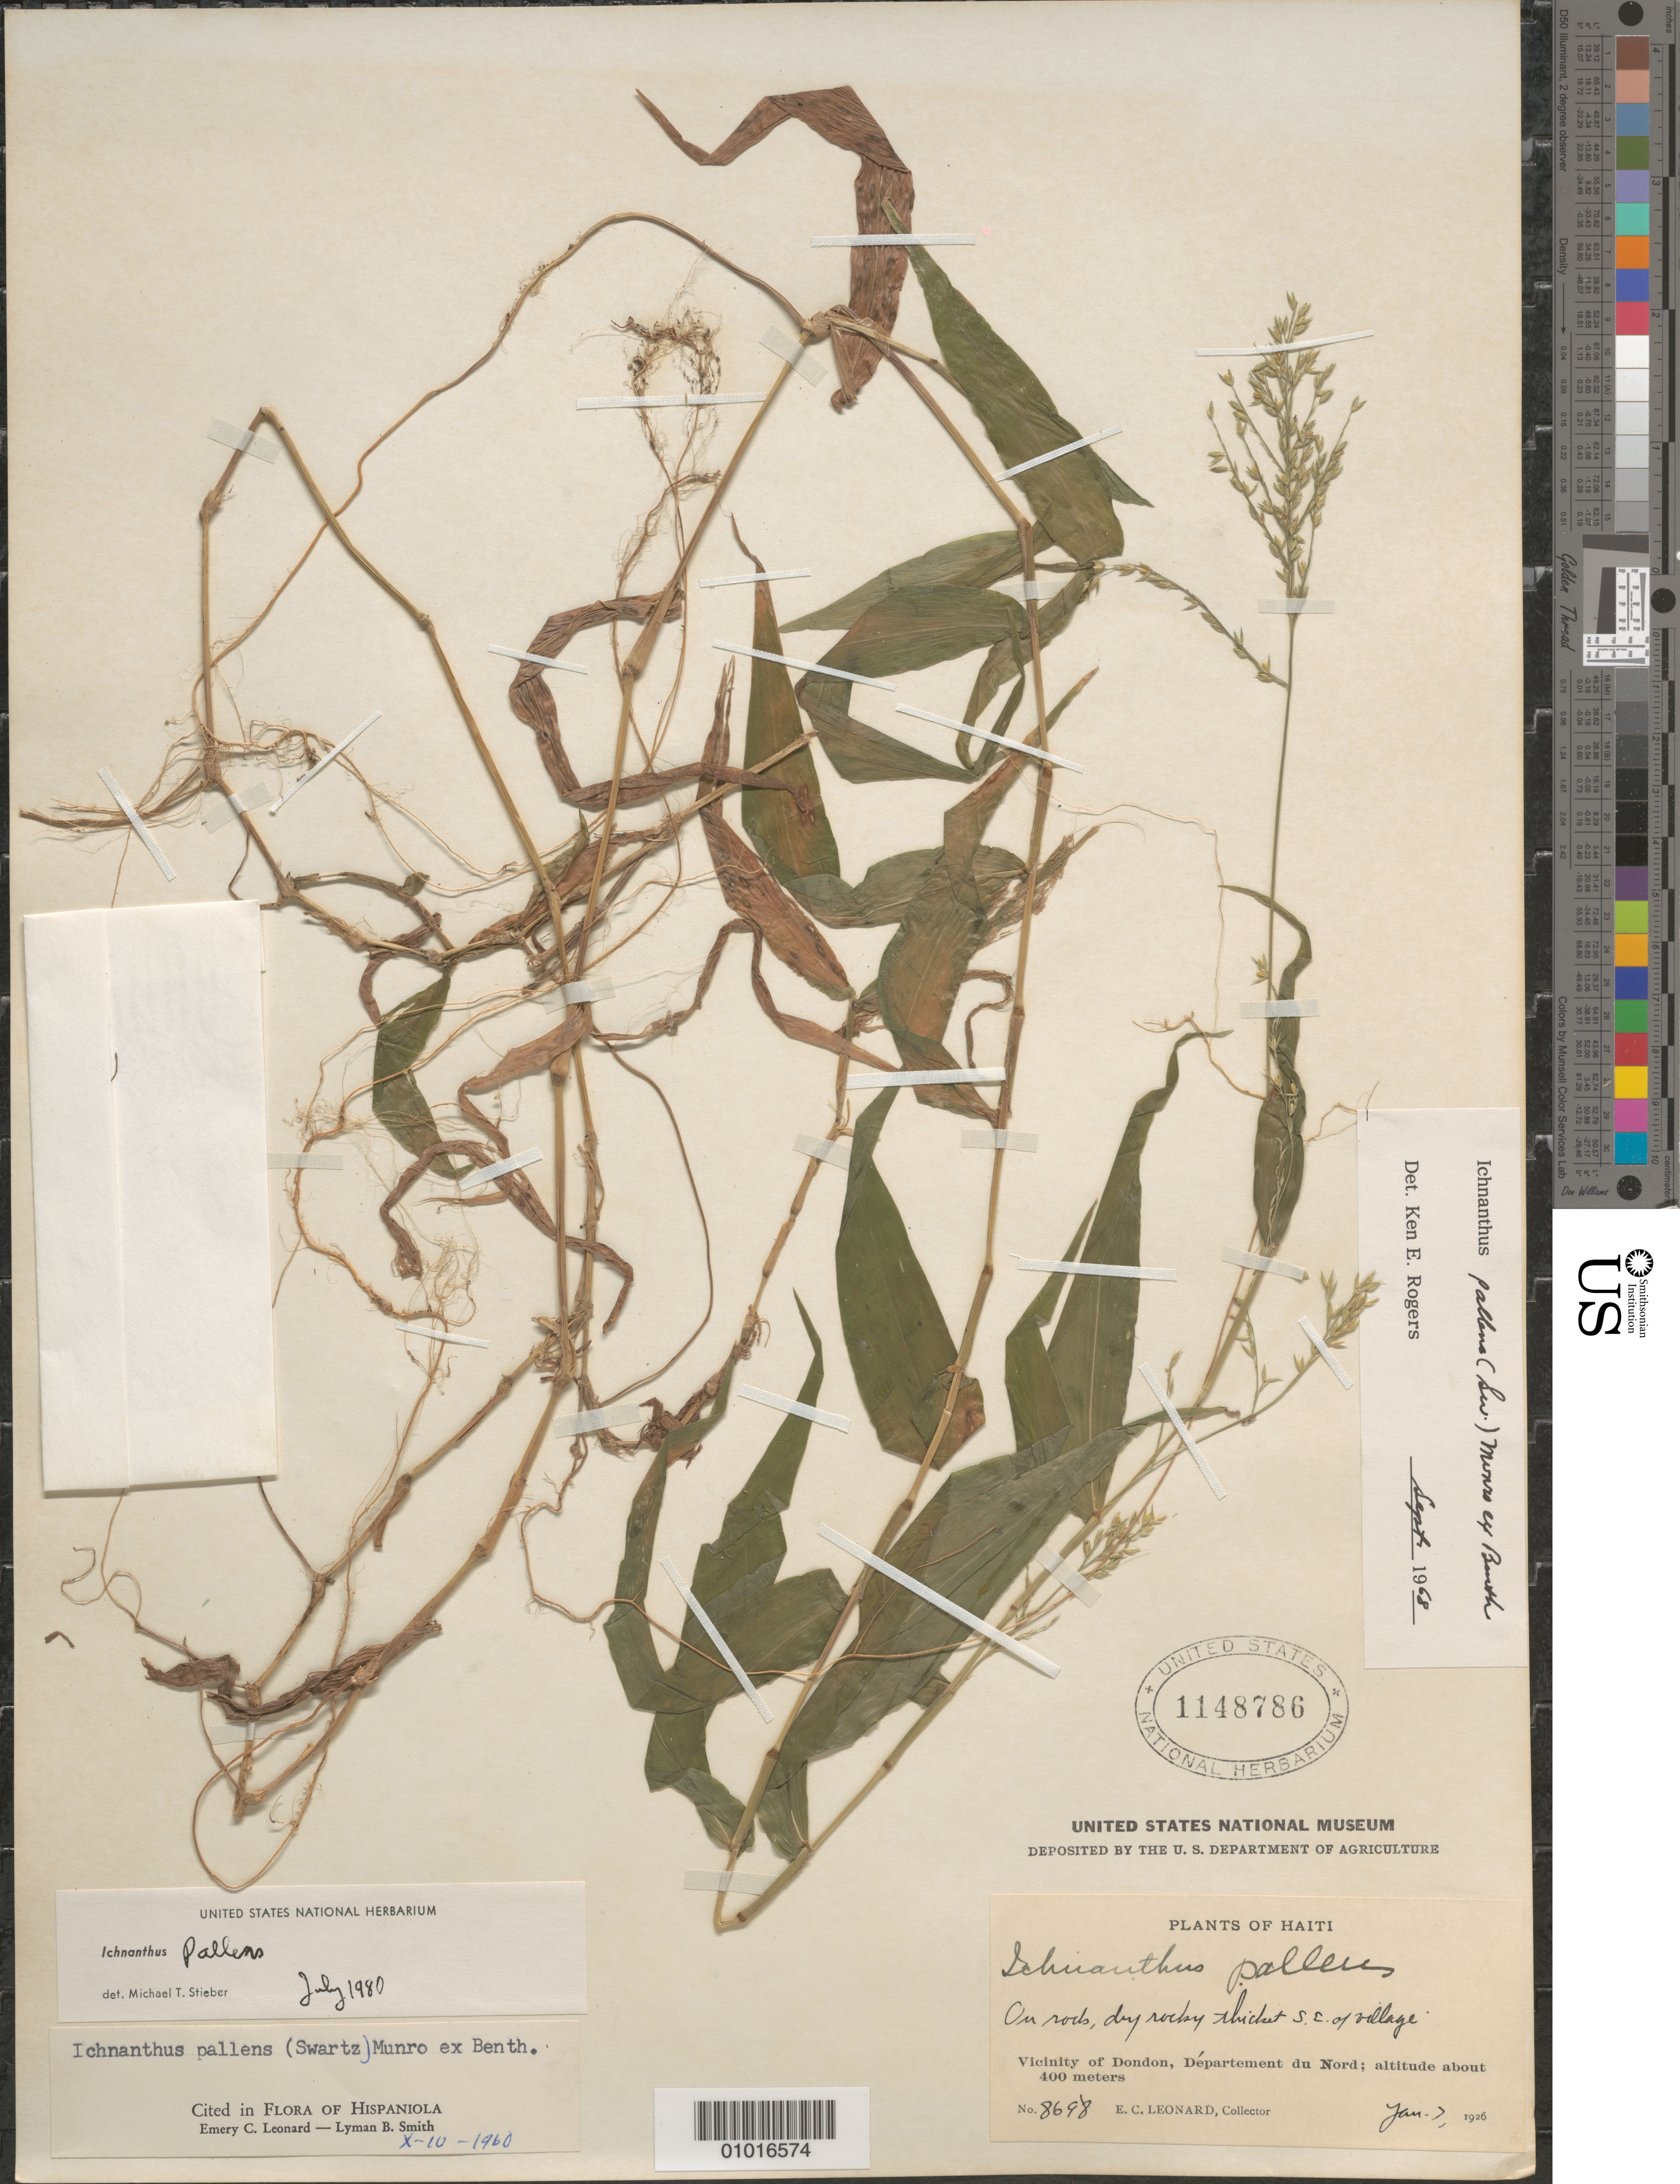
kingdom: Plantae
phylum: Tracheophyta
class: Liliopsida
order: Poales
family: Poaceae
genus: Ichnanthus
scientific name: Ichnanthus pallens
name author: (Sw.) Munro ex Benth.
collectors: E. C. Leonard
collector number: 8698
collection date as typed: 07 Jan 1926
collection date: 1926-01-07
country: Haiti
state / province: Nord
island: Hispaniola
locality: Vicinity of Dondon, Department du Nord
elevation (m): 400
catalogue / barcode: US 1148786